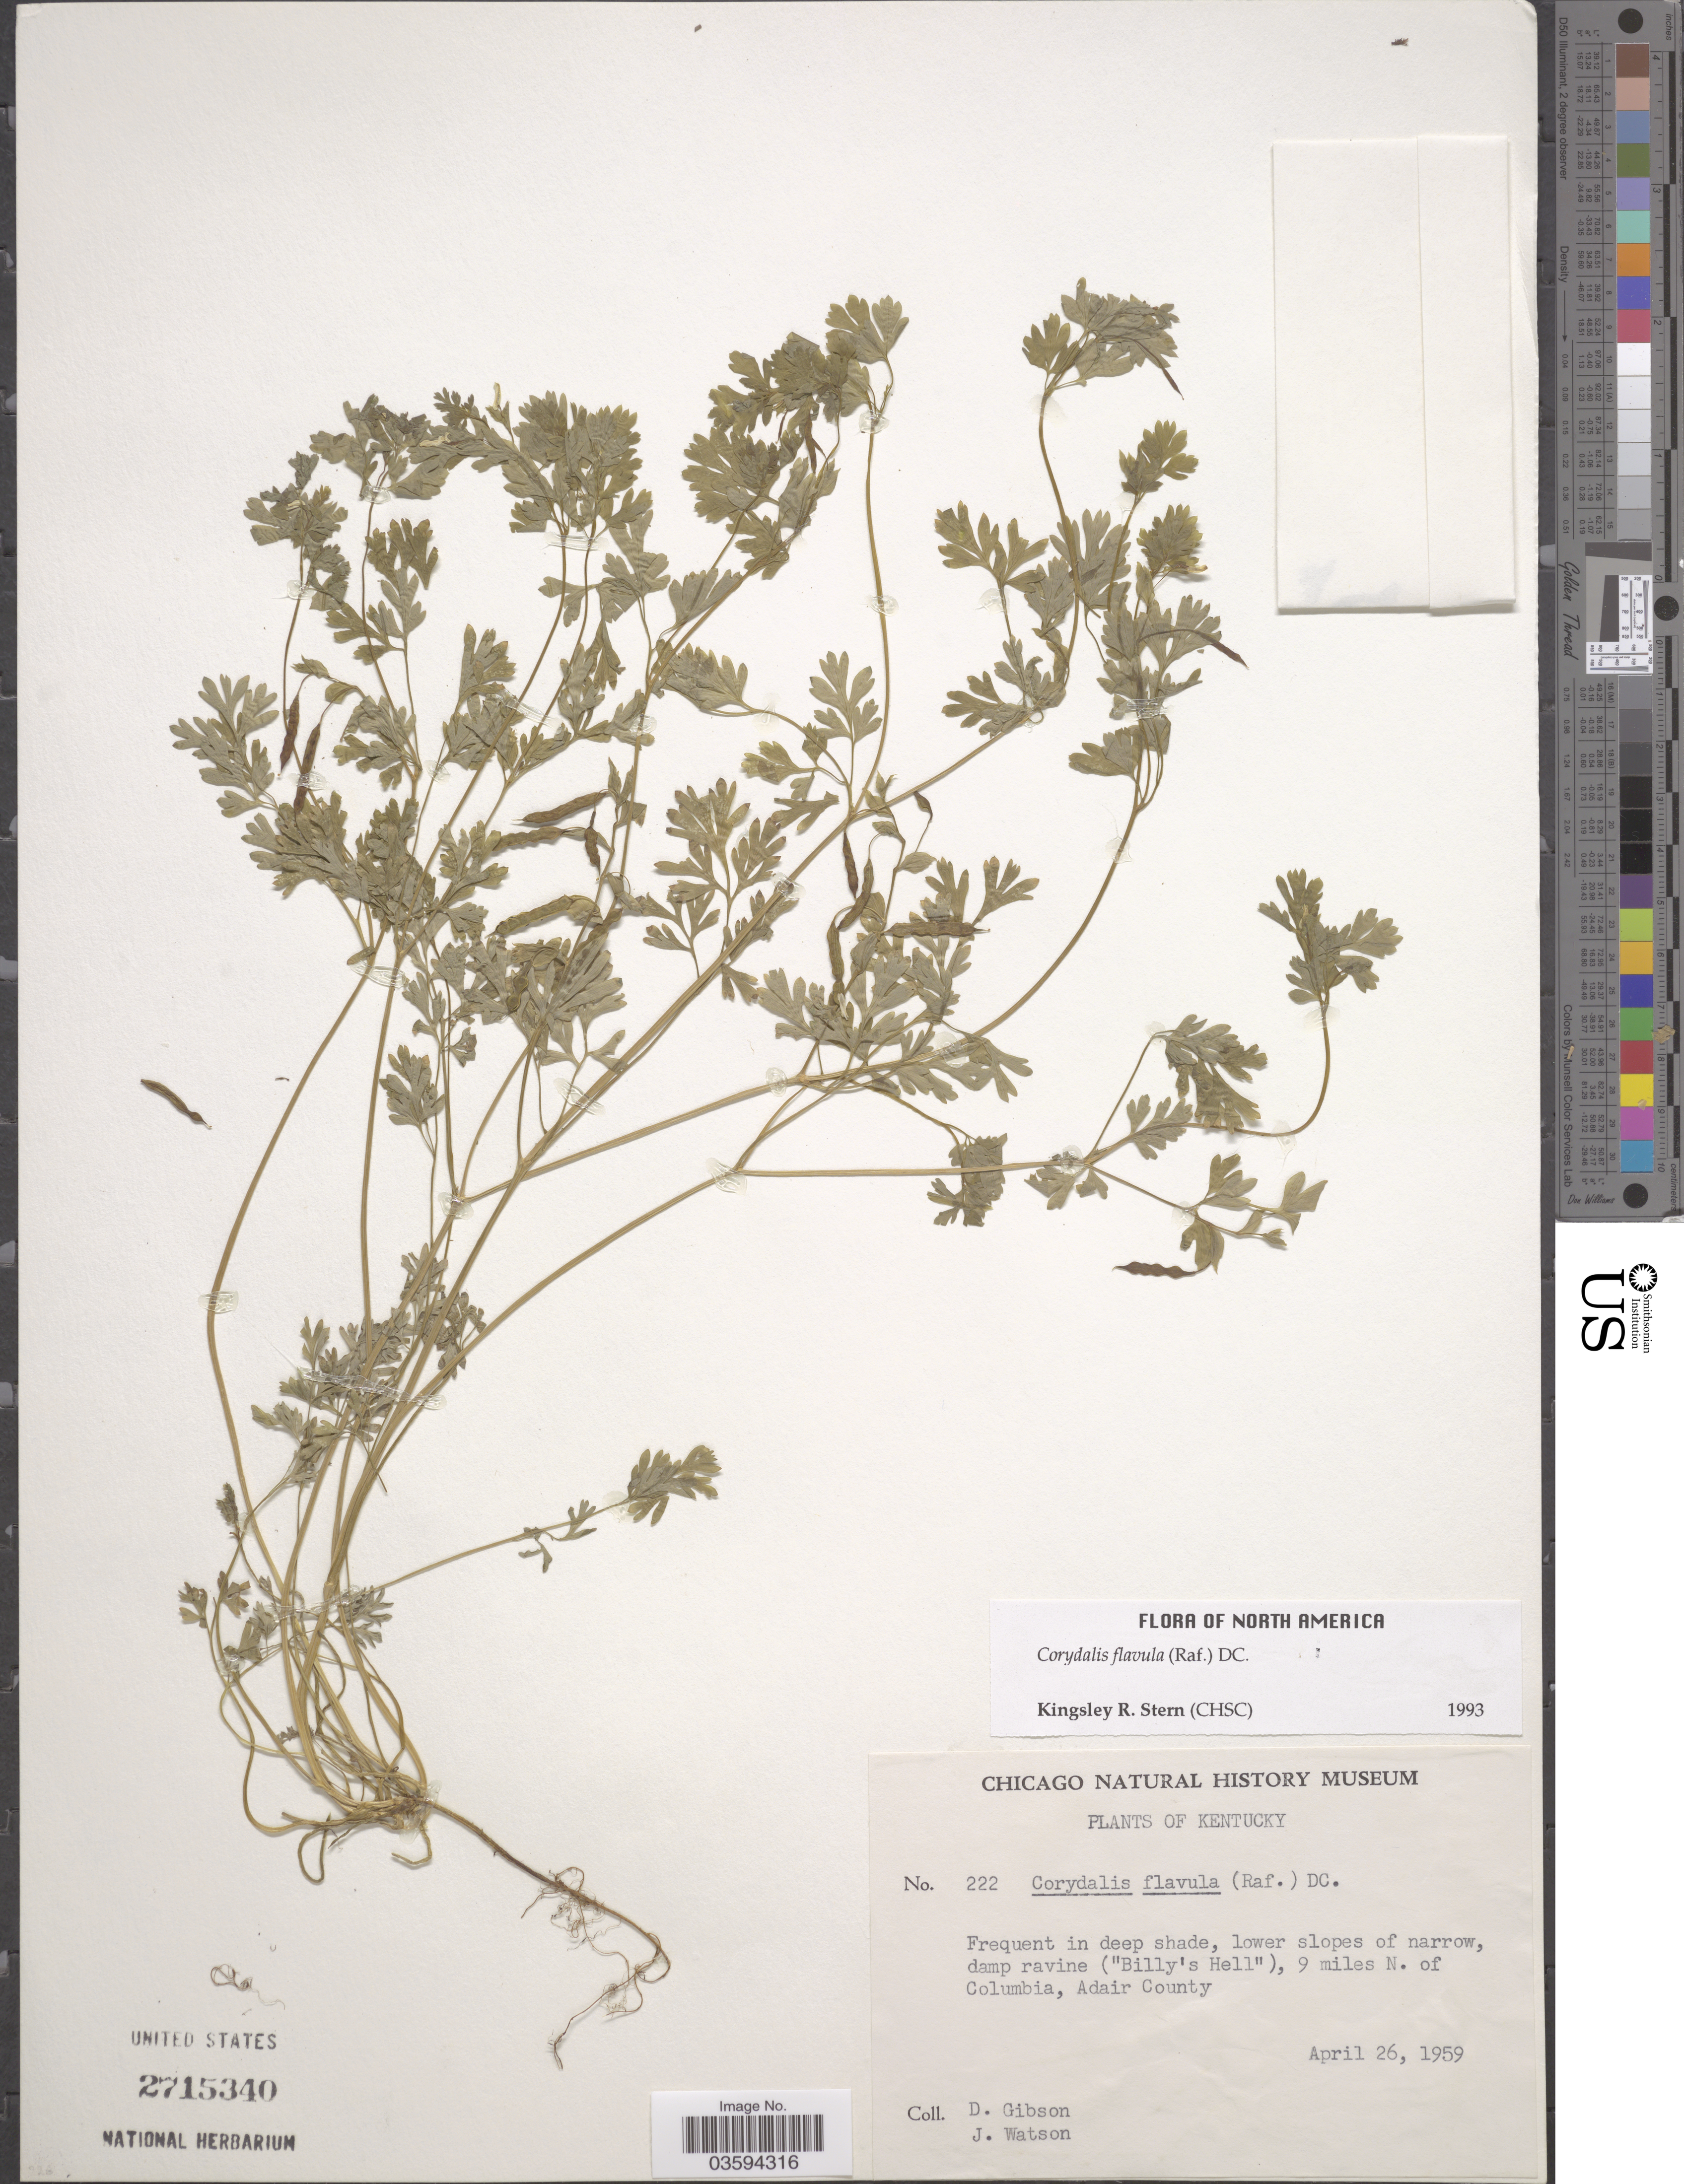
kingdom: Plantae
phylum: Tracheophyta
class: Magnoliopsida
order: Ranunculales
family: Papaveraceae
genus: Corydalis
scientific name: Corydalis flavula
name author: (Raf.) DC.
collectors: D. Gibson & J. Watson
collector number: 222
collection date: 1959-04-26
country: United States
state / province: Kentucky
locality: Lower slopes of narrow, damp ravine ("Billy's Hell"), 9 miles N. of Columbia, Adair County.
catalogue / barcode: US 2715340